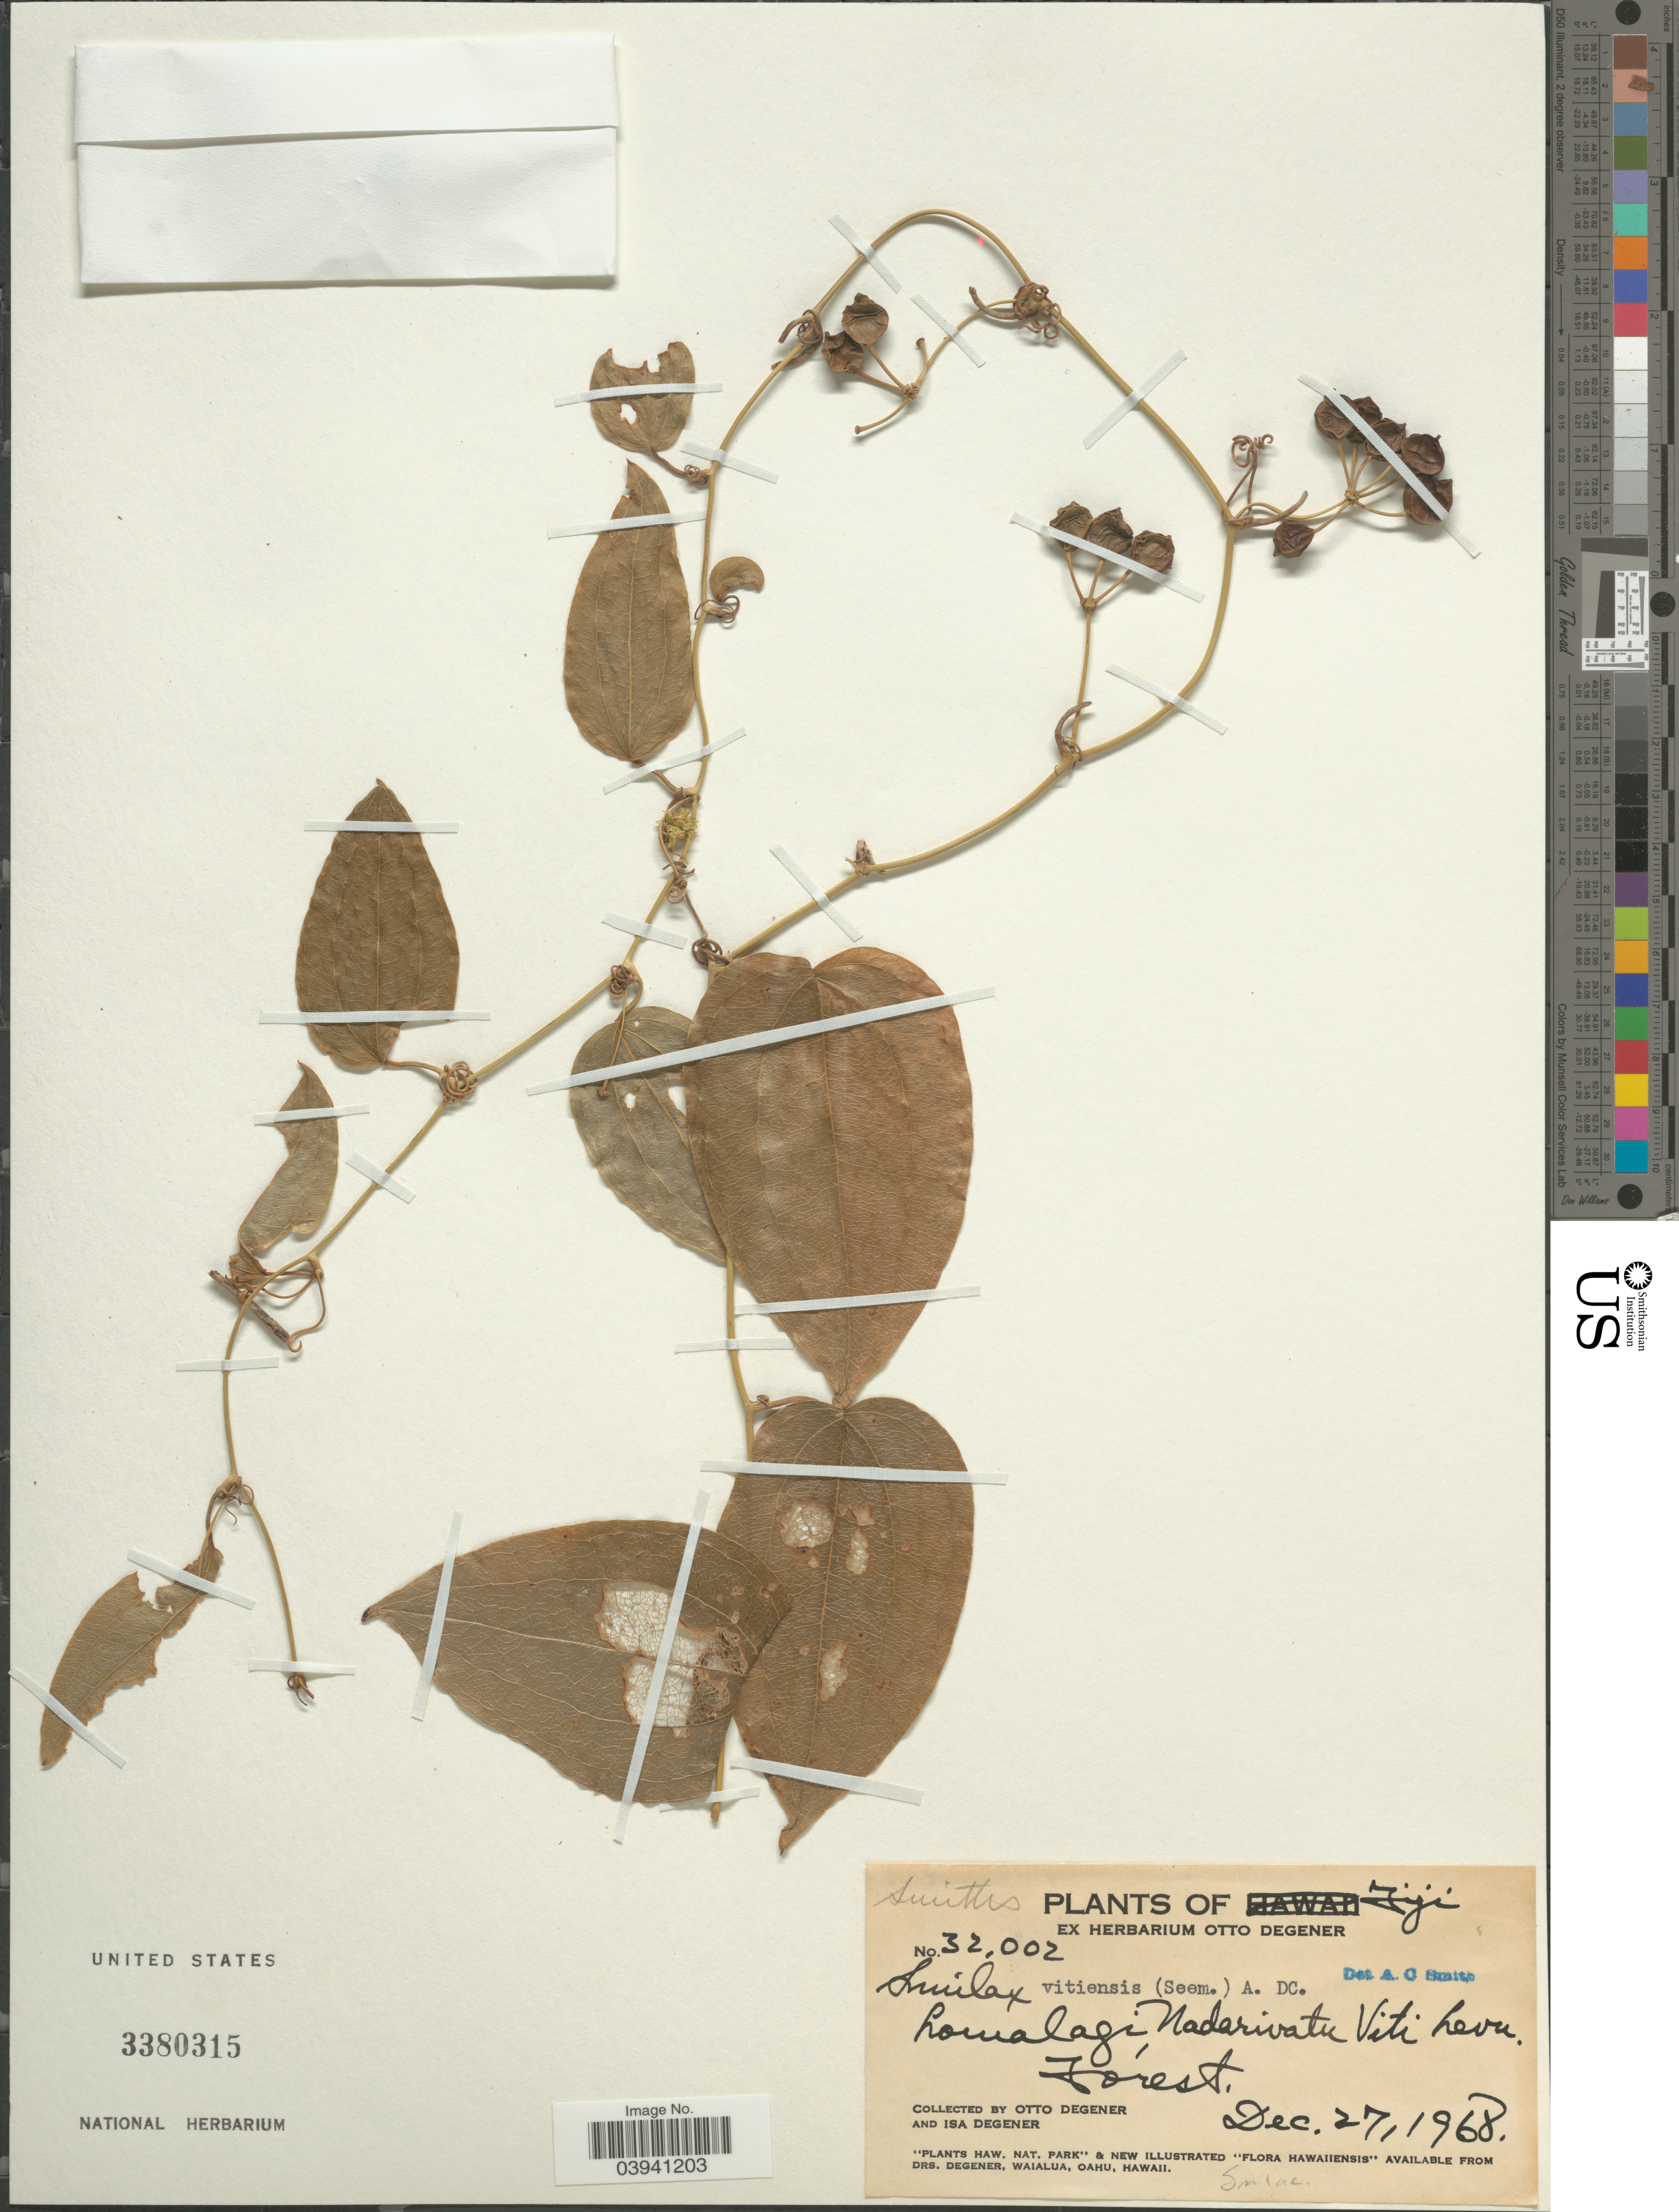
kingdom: Plantae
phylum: Tracheophyta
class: Liliopsida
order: Liliales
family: Smilacaceae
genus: Smilax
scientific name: Smilax vitiensis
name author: (Seem.) A. DC.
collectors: O. Degener & I. Degener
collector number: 32002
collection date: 1968-12-27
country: Fiji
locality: Lomalagi, Nadarivatu Viti Levu.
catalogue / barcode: US 3380315